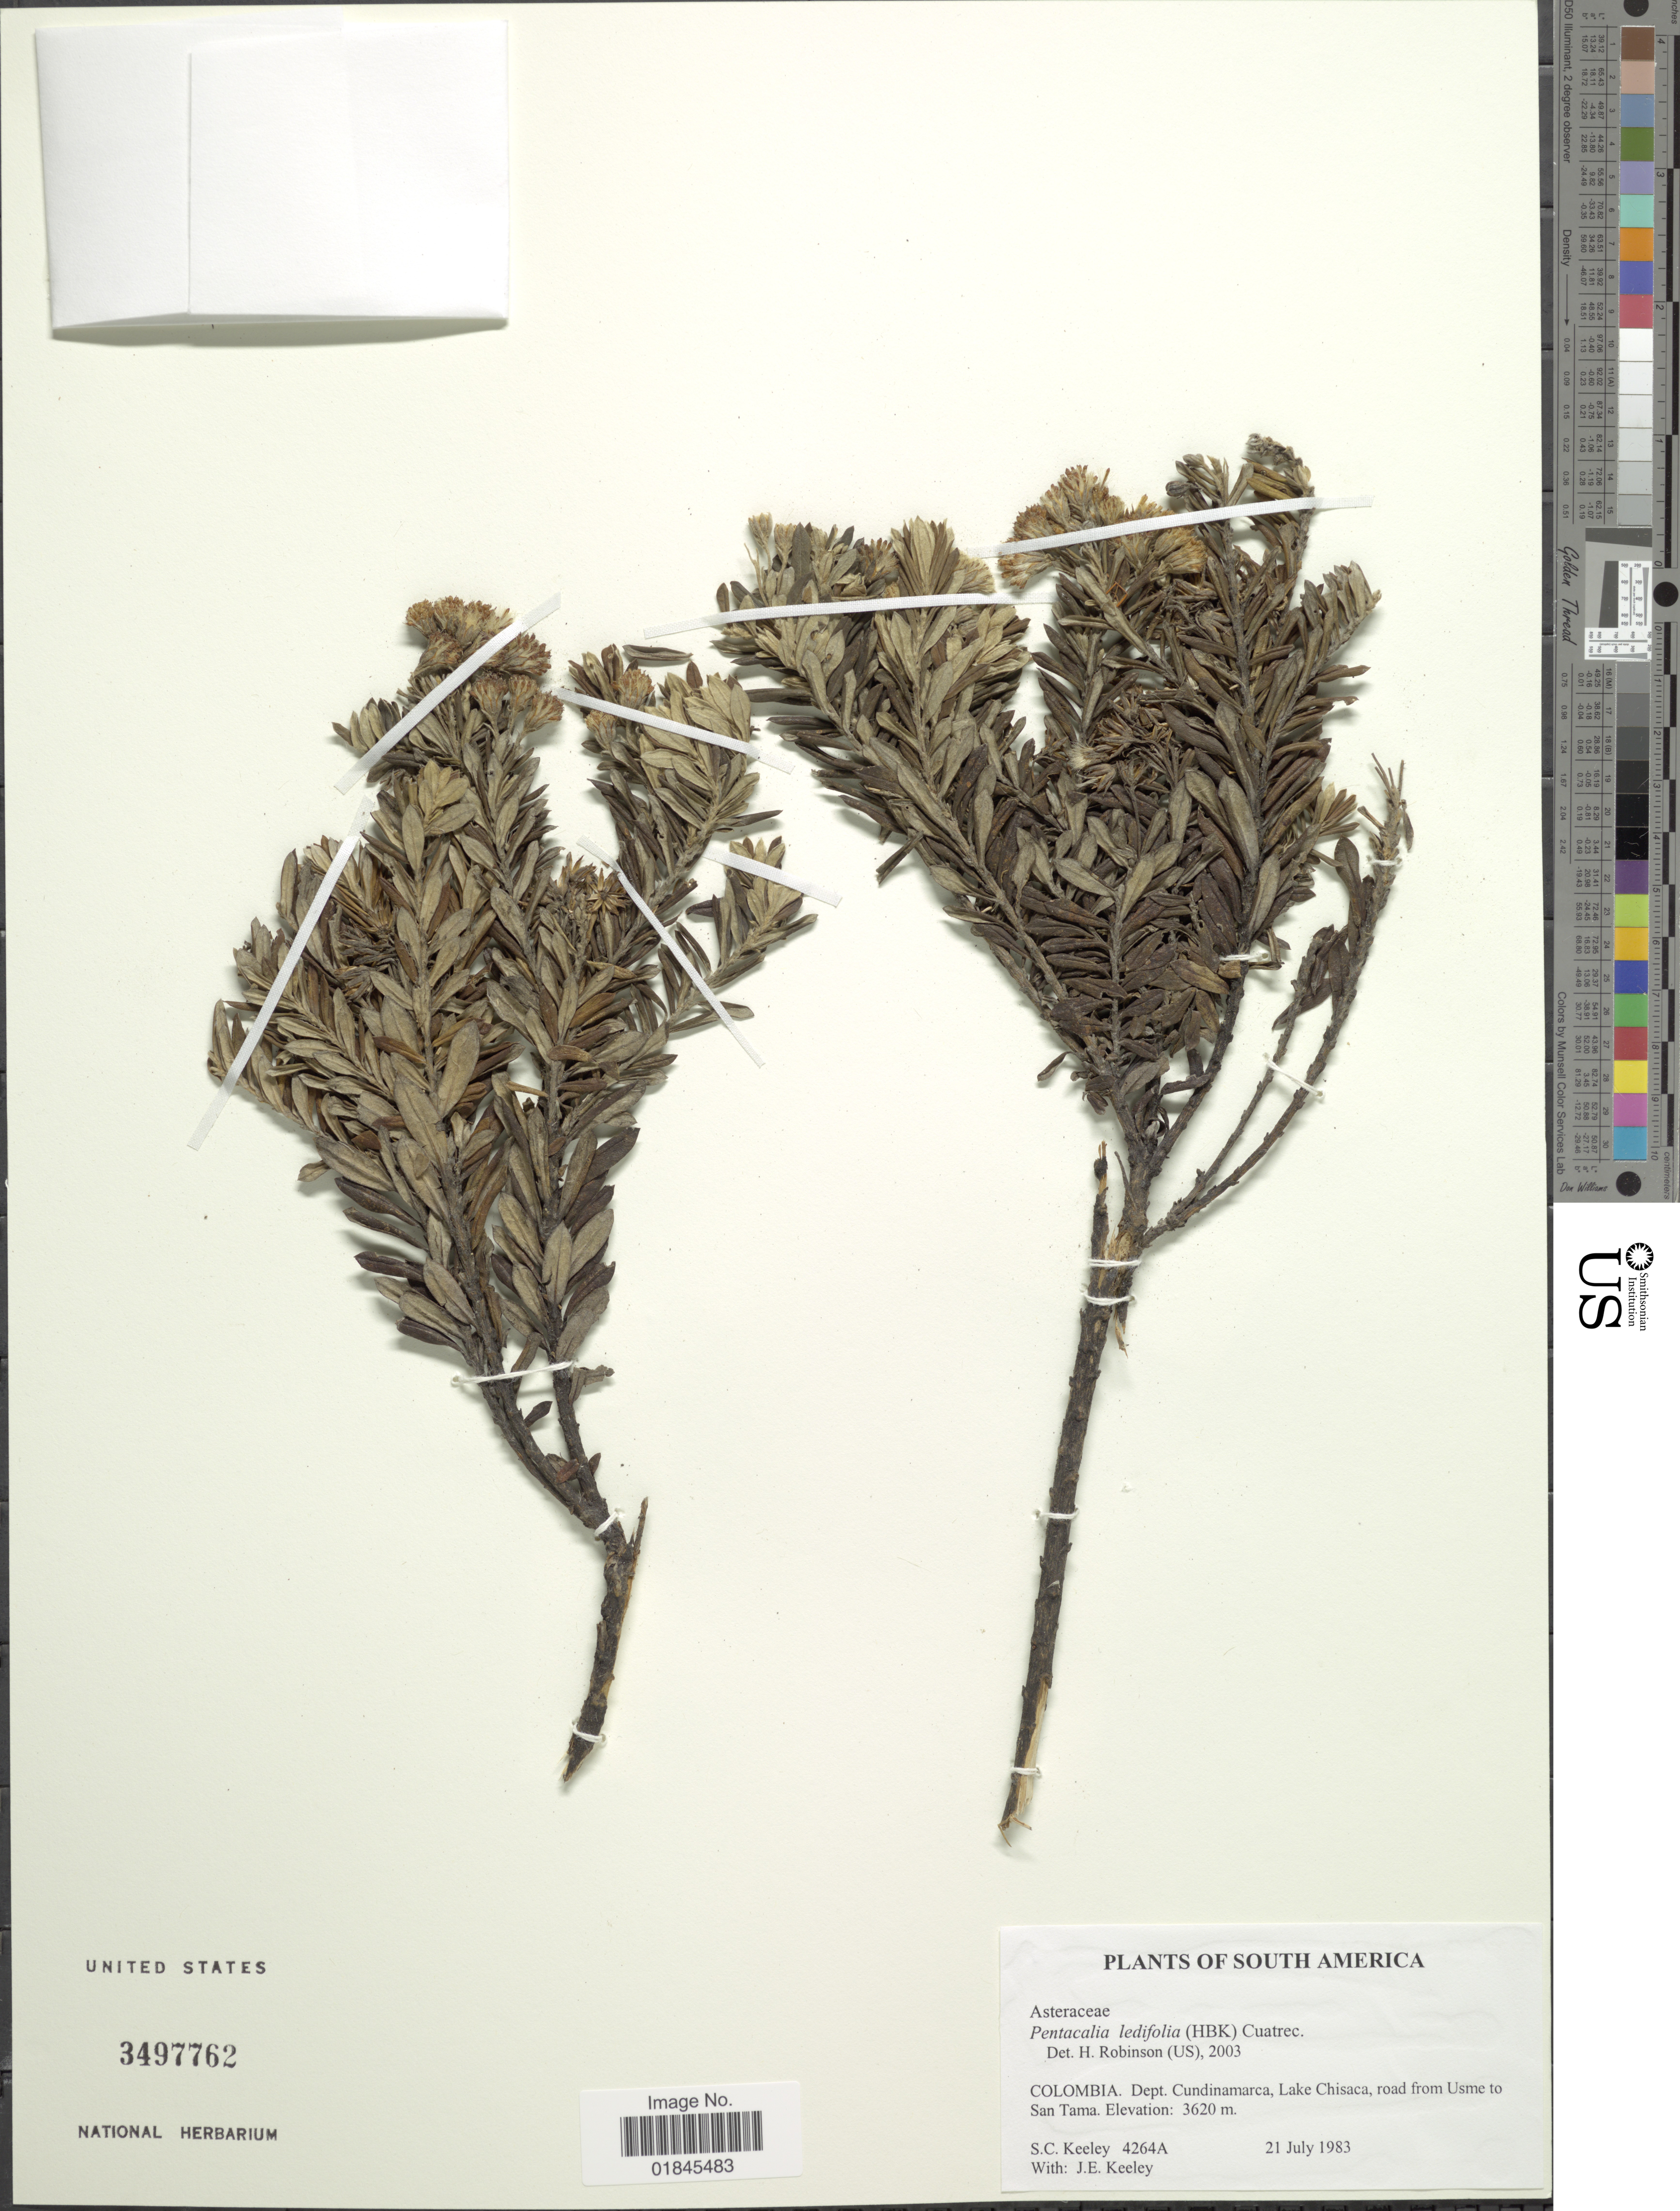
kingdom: Plantae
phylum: Tracheophyta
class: Magnoliopsida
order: Asterales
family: Asteraceae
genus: Pentacalia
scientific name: Pentacalia ledifolia f. perlanta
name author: Cuatrec.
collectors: S. C. Keeley & J. E. Keeley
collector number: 4264A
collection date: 1983-07-21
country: Colombia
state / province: Cundinamarca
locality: Dept. Cundinamarca, Lake Chisaca, road from Usme to San Tama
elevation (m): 3620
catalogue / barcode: US 3497762